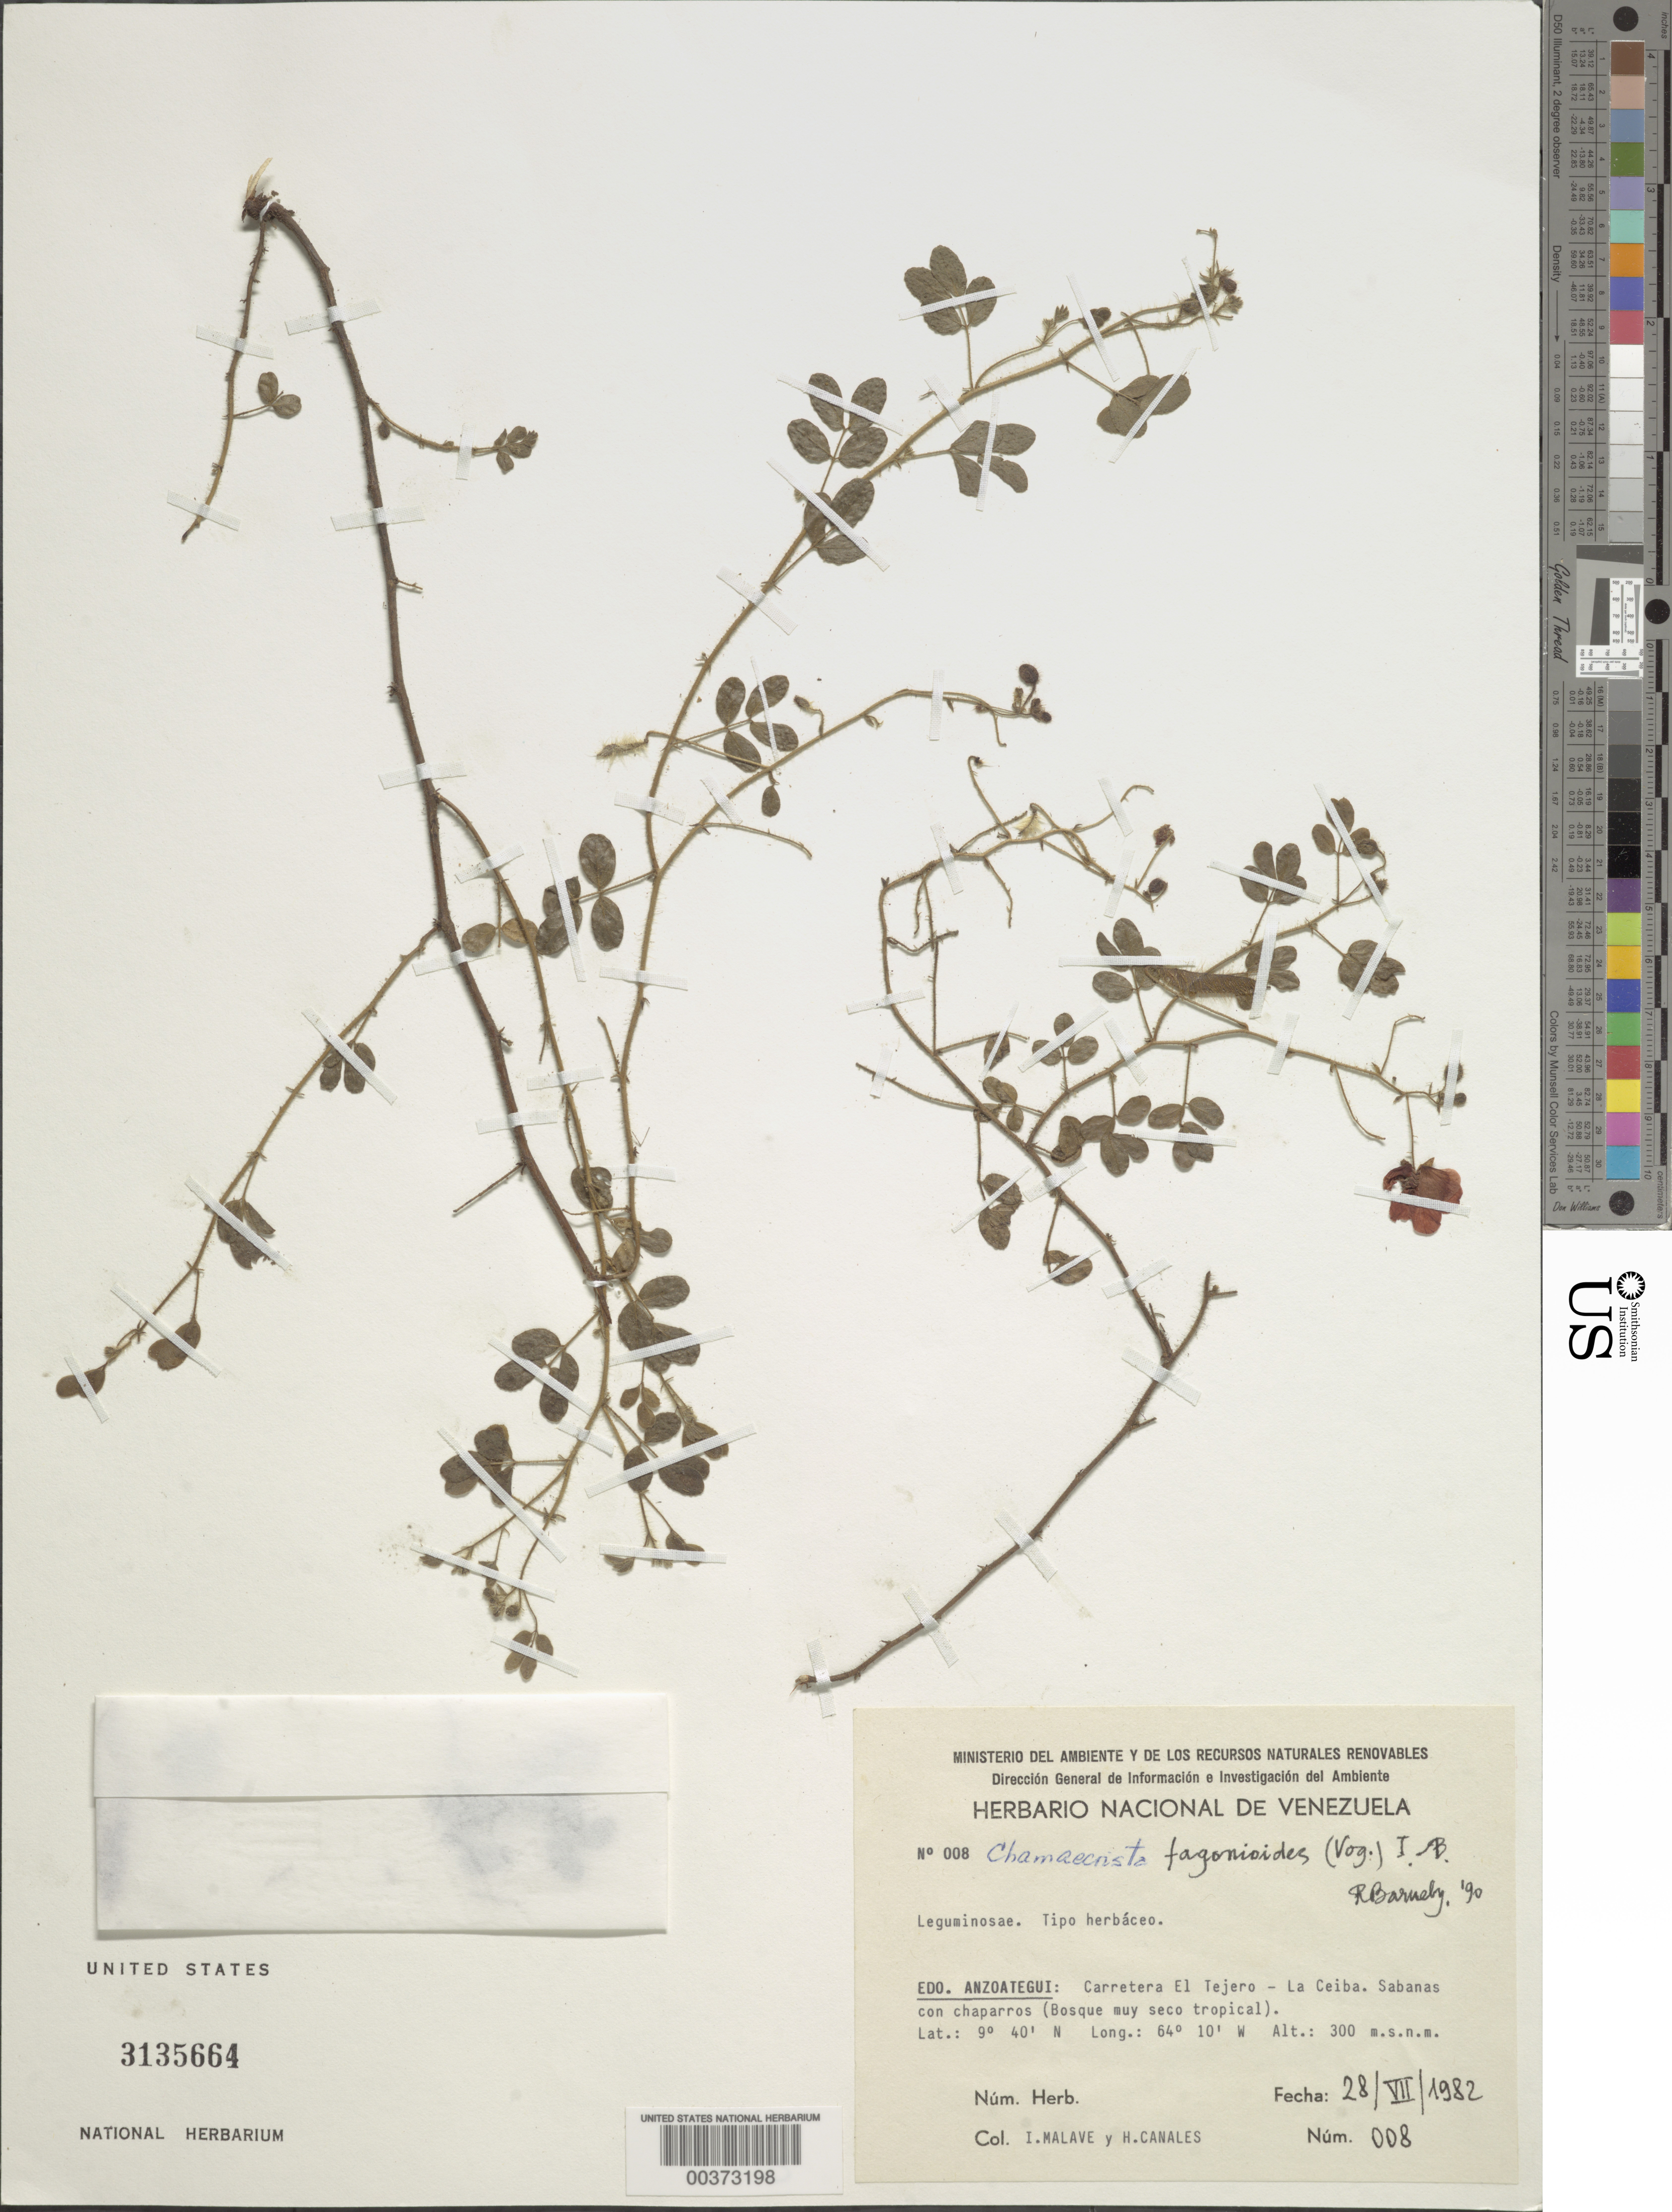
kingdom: Plantae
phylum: Tracheophyta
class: Magnoliopsida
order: Fabales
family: Fabaceae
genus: Chamaecrista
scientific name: Chamaecrista fagonioides var. fagonioides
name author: (Vogel) H.S. Irwin & Barneby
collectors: I. Malave & H. Canales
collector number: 008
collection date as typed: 28 Jul 1982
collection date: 1982-07-28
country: Venezuela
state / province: Anzoategui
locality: Carretera el tejero-la ceiba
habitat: Sabanas con chaparros (bosque muy seco tropical)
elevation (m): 300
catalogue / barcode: US 3135664